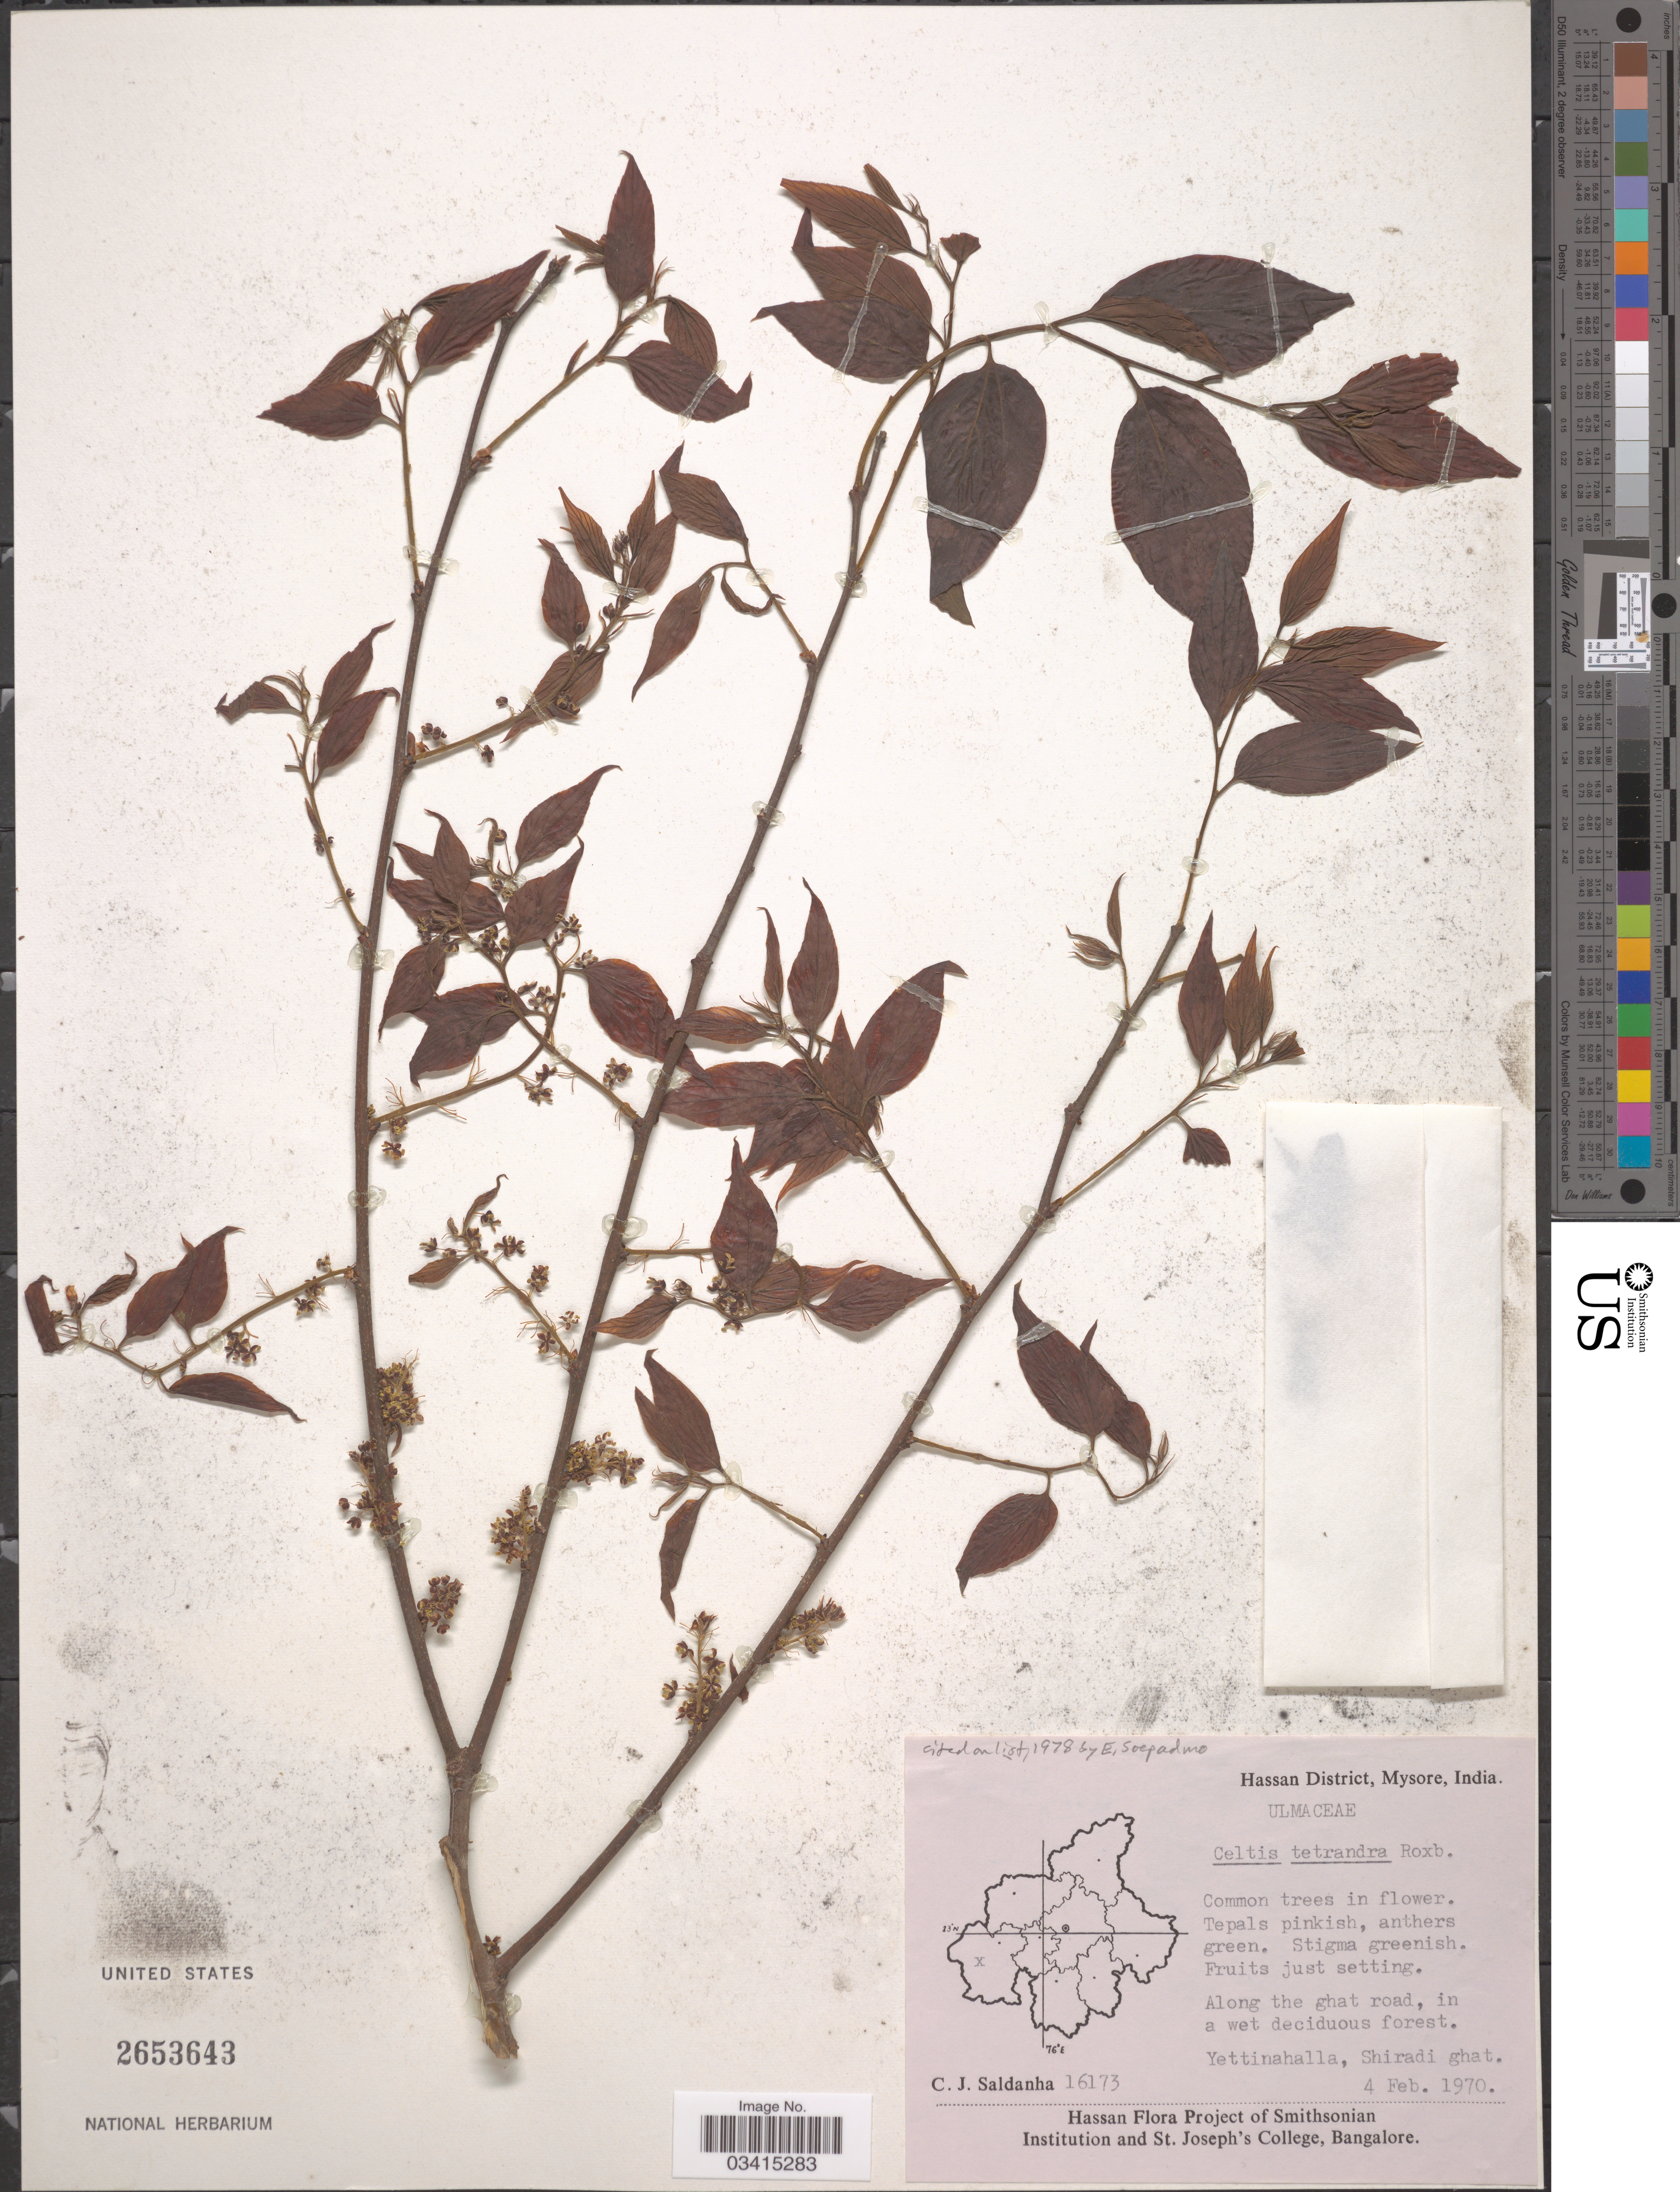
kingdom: Plantae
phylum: Tracheophyta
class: Magnoliopsida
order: Rosales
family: Cannabaceae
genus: Celtis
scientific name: Celtis tetrandra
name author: Roxb.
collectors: C. J. Saldanha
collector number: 16173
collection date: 1970-02-04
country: India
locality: Hassan District, Mysore. Yettinahalla, Shiradi ghat.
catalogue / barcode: US 2653643